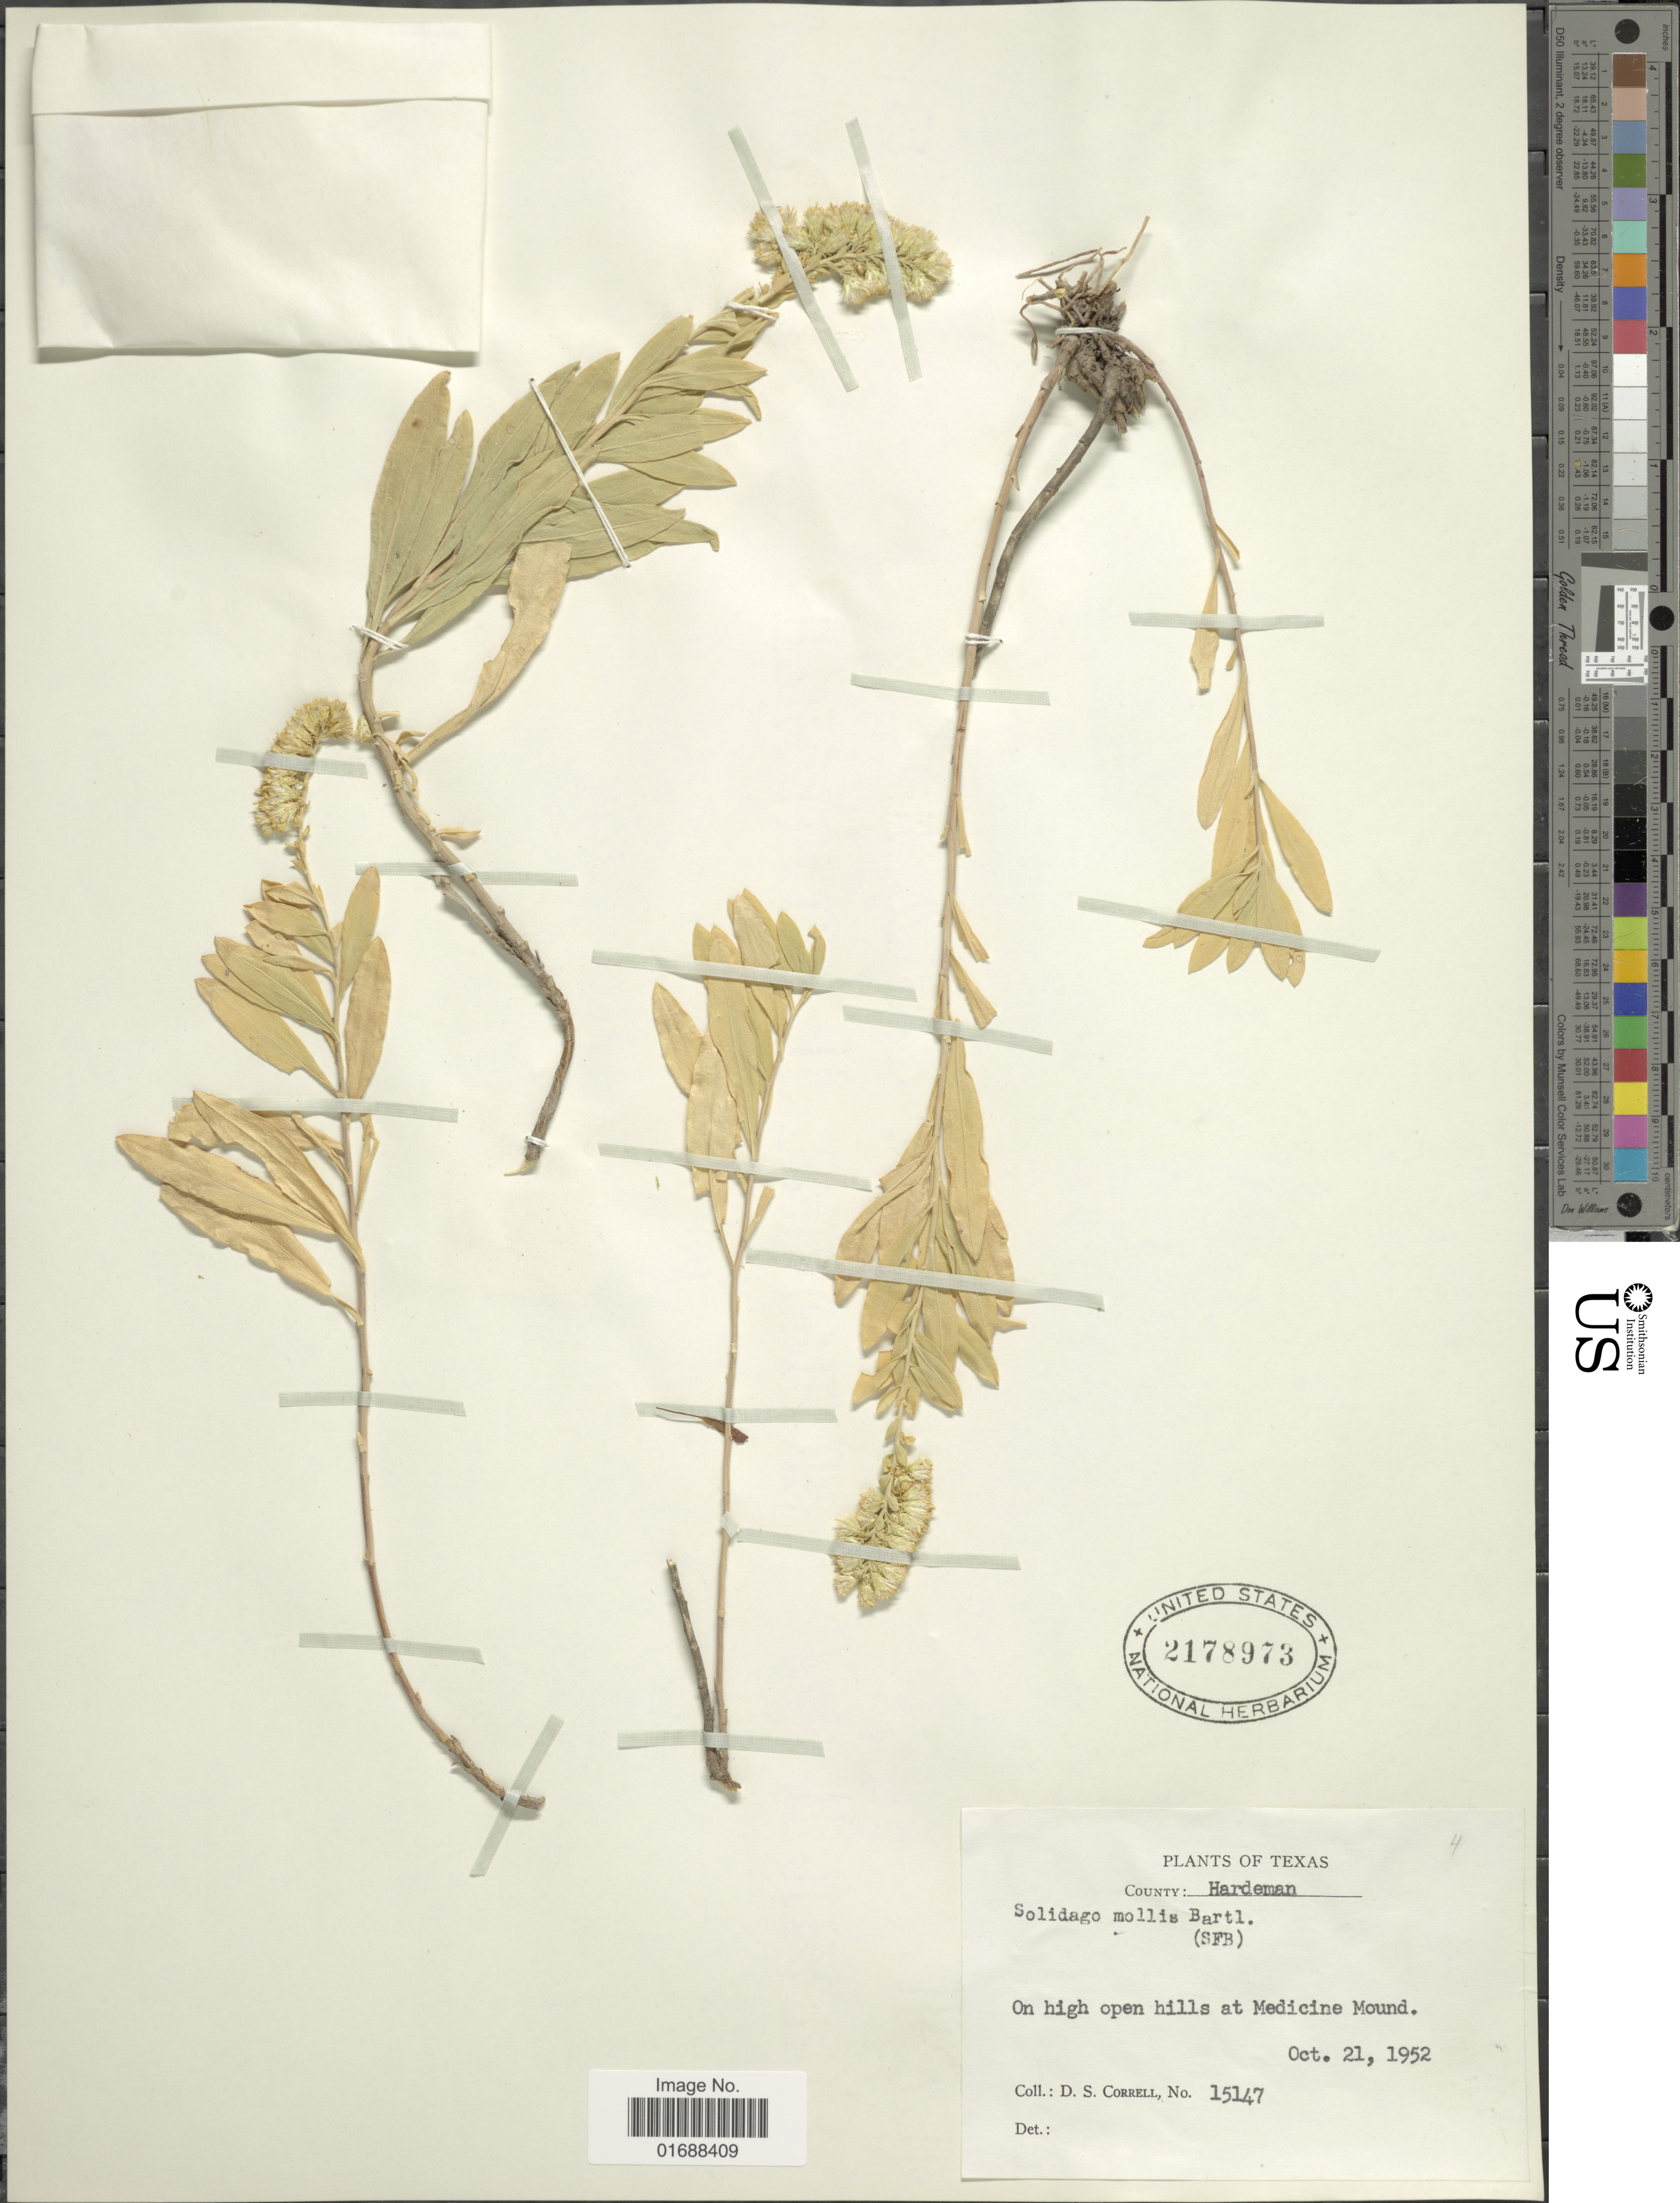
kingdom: Plantae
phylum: Tracheophyta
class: Magnoliopsida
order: Asterales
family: Asteraceae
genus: Solidago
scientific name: Solidago mollis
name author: Bartl.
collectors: D. S. Correll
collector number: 15147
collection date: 1952-10-21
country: United States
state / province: Texas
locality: Texas, County: Hardeman, On high open hills at Medicine Mound.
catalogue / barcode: US 2178973